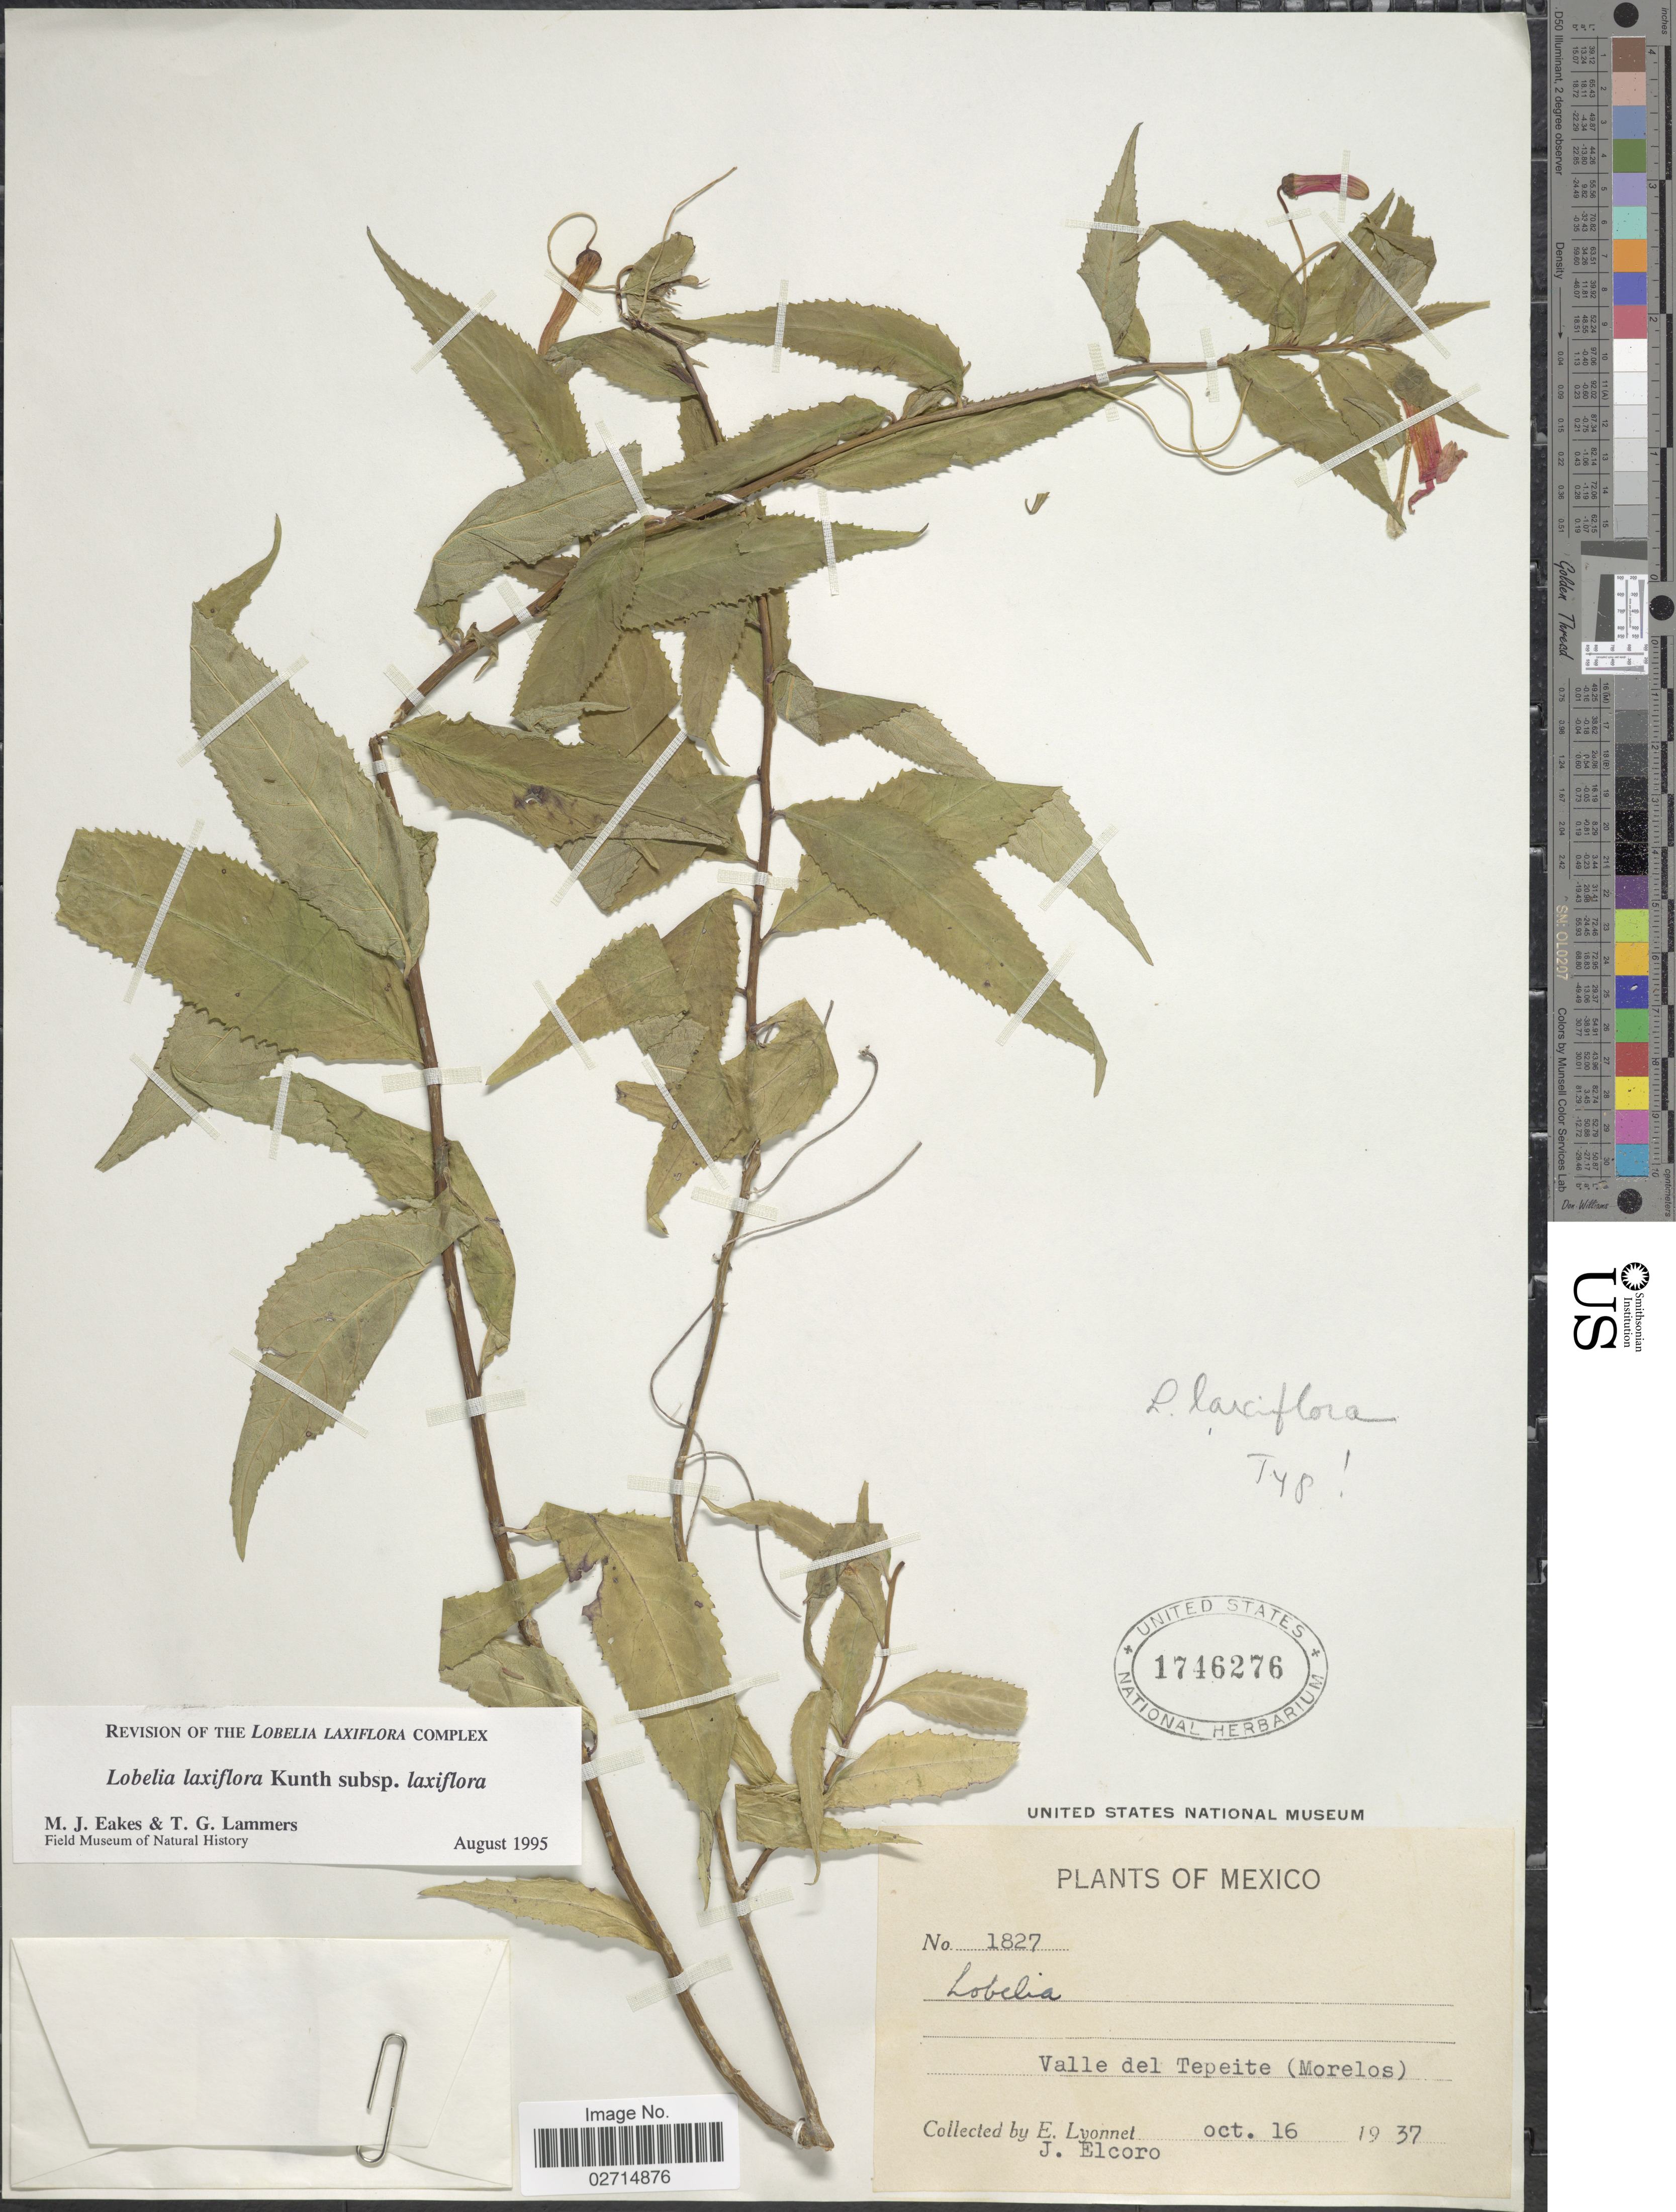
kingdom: Plantae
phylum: Tracheophyta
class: Magnoliopsida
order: Asterales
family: Campanulaceae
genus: Lobelia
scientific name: Lobelia laxiflora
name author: Kunth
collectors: E. Lyonnet & J. Elcoro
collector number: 1827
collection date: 1937-10-16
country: Mexico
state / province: Morelos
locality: Valle del Tepeite (Morelos)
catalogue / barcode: US 1746276